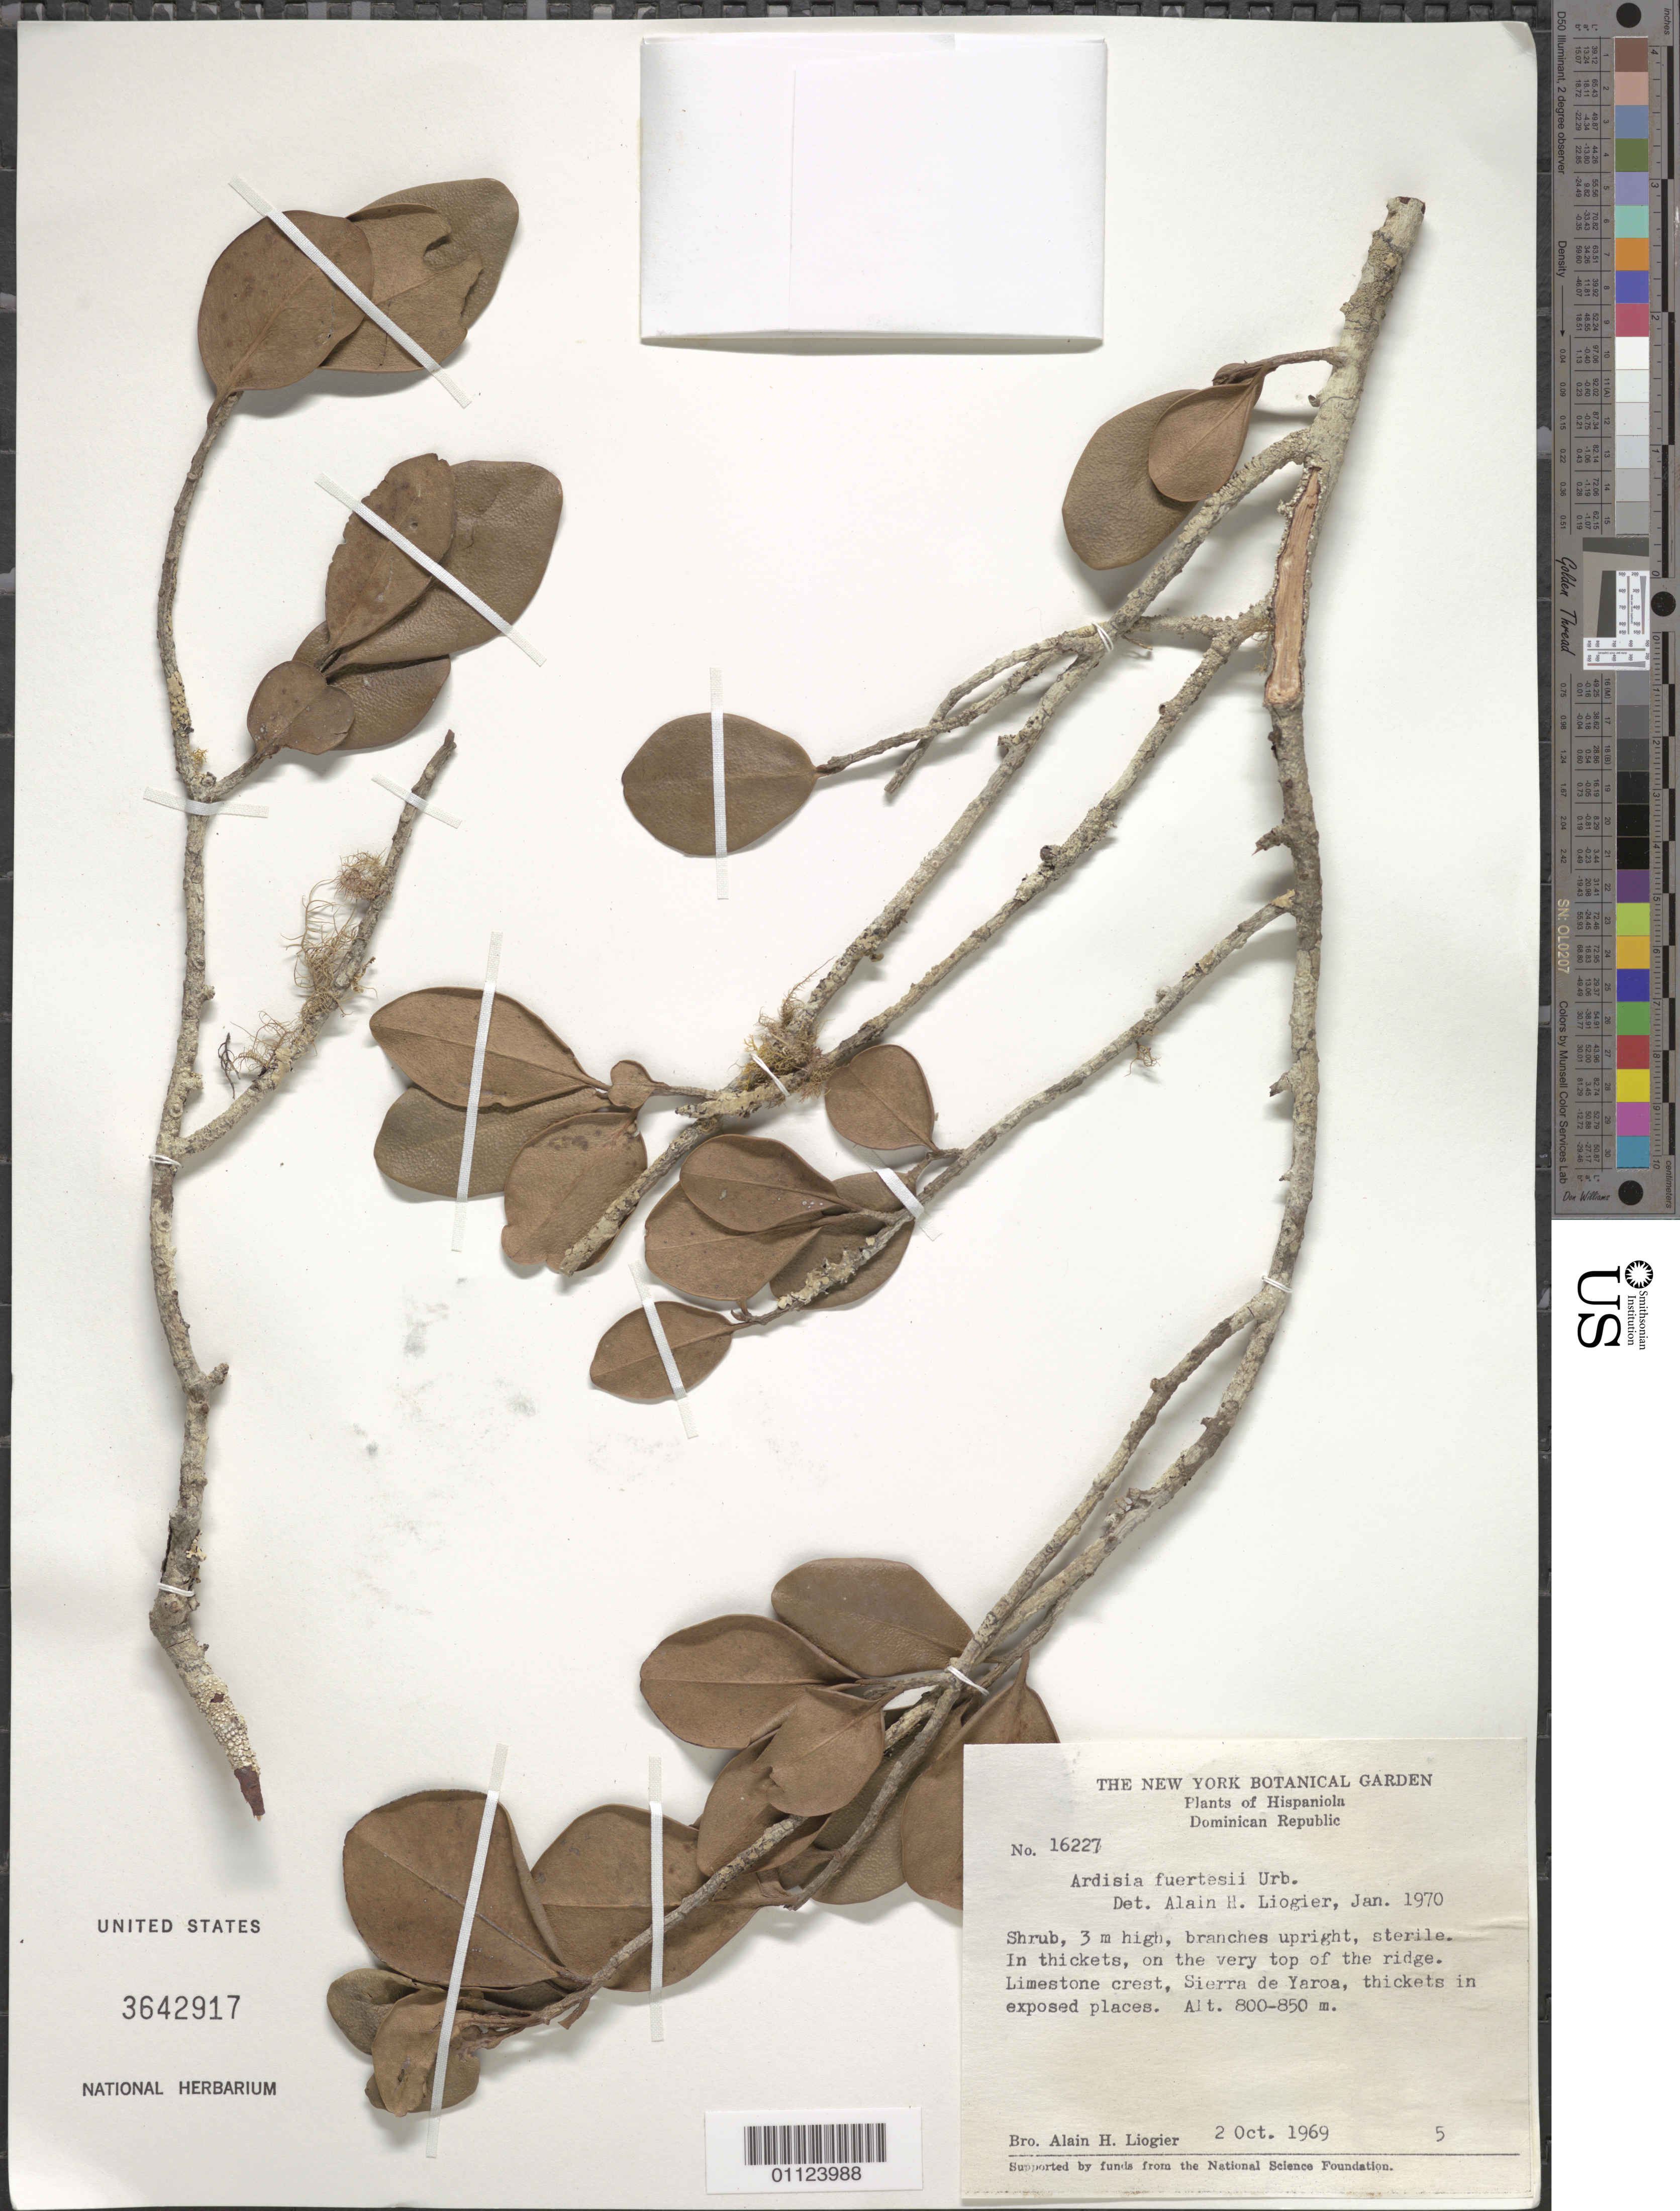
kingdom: Plantae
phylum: Tracheophyta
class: Magnoliopsida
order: Ericales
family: Primulaceae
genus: Ardisia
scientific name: Ardisia fuertesii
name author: Urb.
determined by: Liogier, Alain H.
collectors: A. H. Liogier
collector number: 16227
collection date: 1969-10-02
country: Dominican Republic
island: Hispaniola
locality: Sierra de Yaroa.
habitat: Limestone crest. Thickets in exposed places, at the very top of ridge.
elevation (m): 800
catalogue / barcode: US 3642917